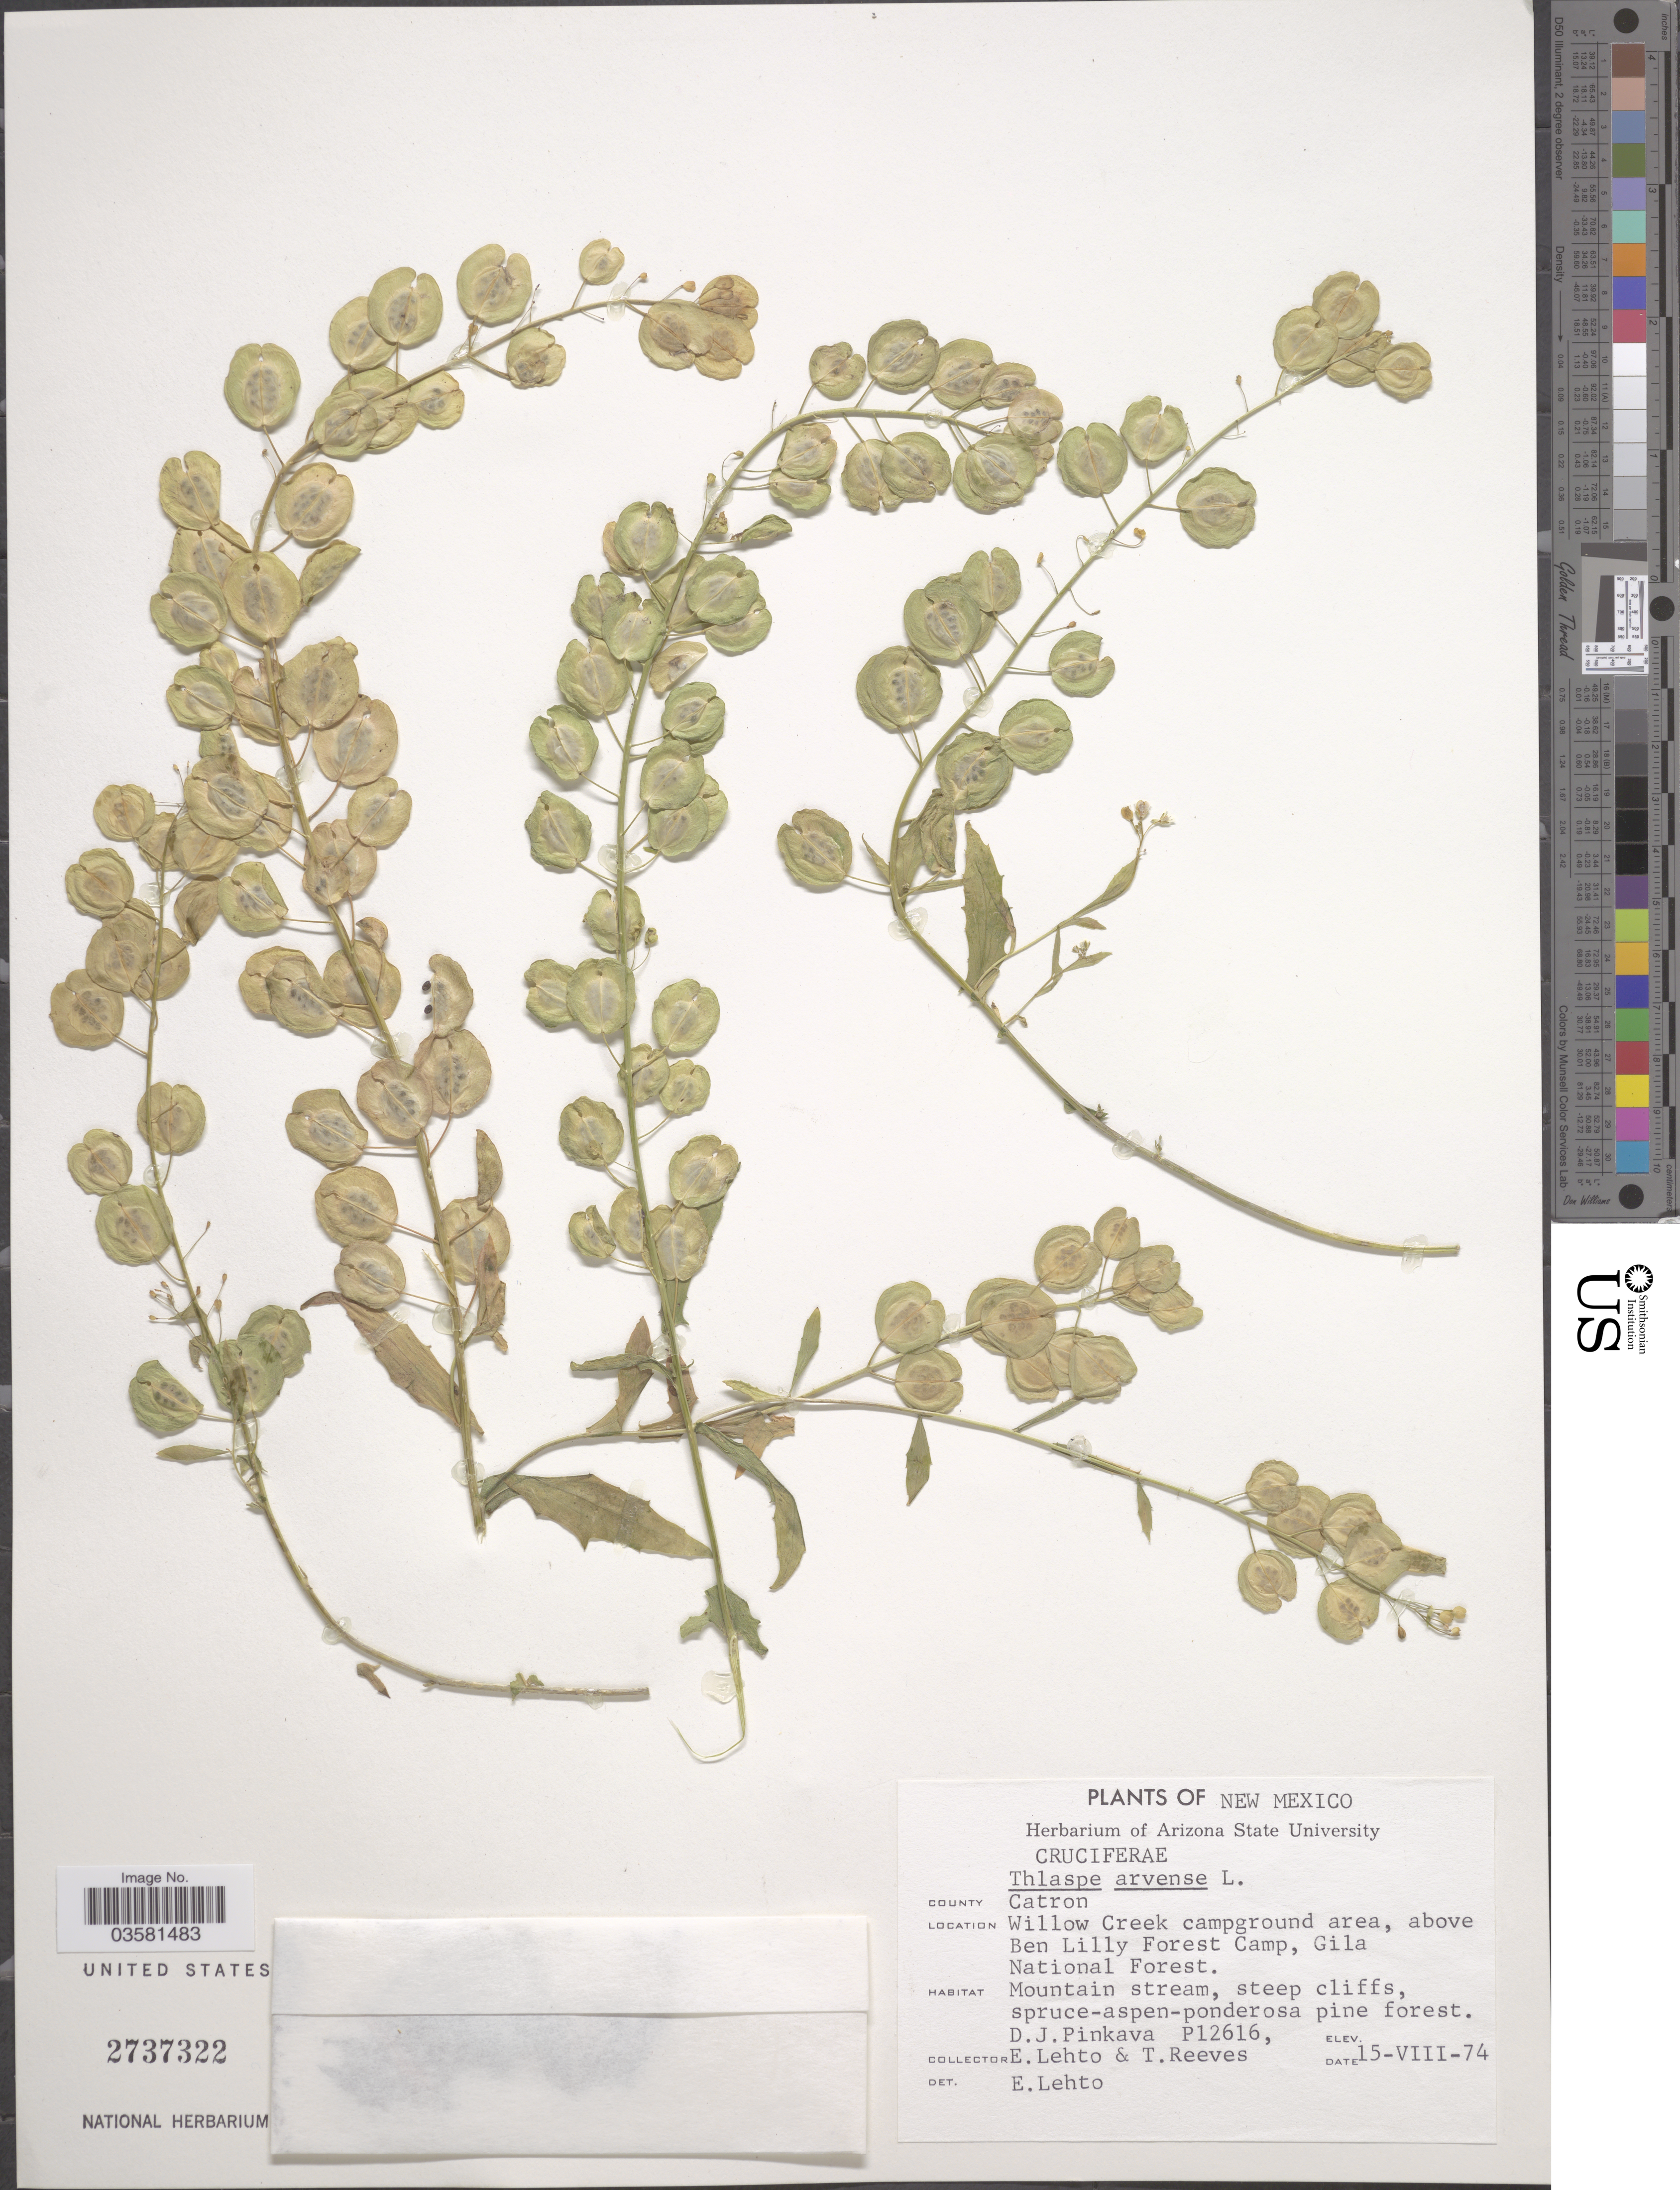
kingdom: Plantae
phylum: Tracheophyta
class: Magnoliopsida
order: Brassicales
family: Brassicaceae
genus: Thlaspi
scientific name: Thlaspi arvense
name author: L.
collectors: D. J. Pinkava, E. Lehto & T. Reeves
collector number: P12616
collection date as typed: Transcribed d/m/y: 15/8/74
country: United States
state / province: New Mexico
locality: County Catron. Willow Creek campground area, above Ben Lilly Forest Camp, Gila National Forest.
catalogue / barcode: US 2737322